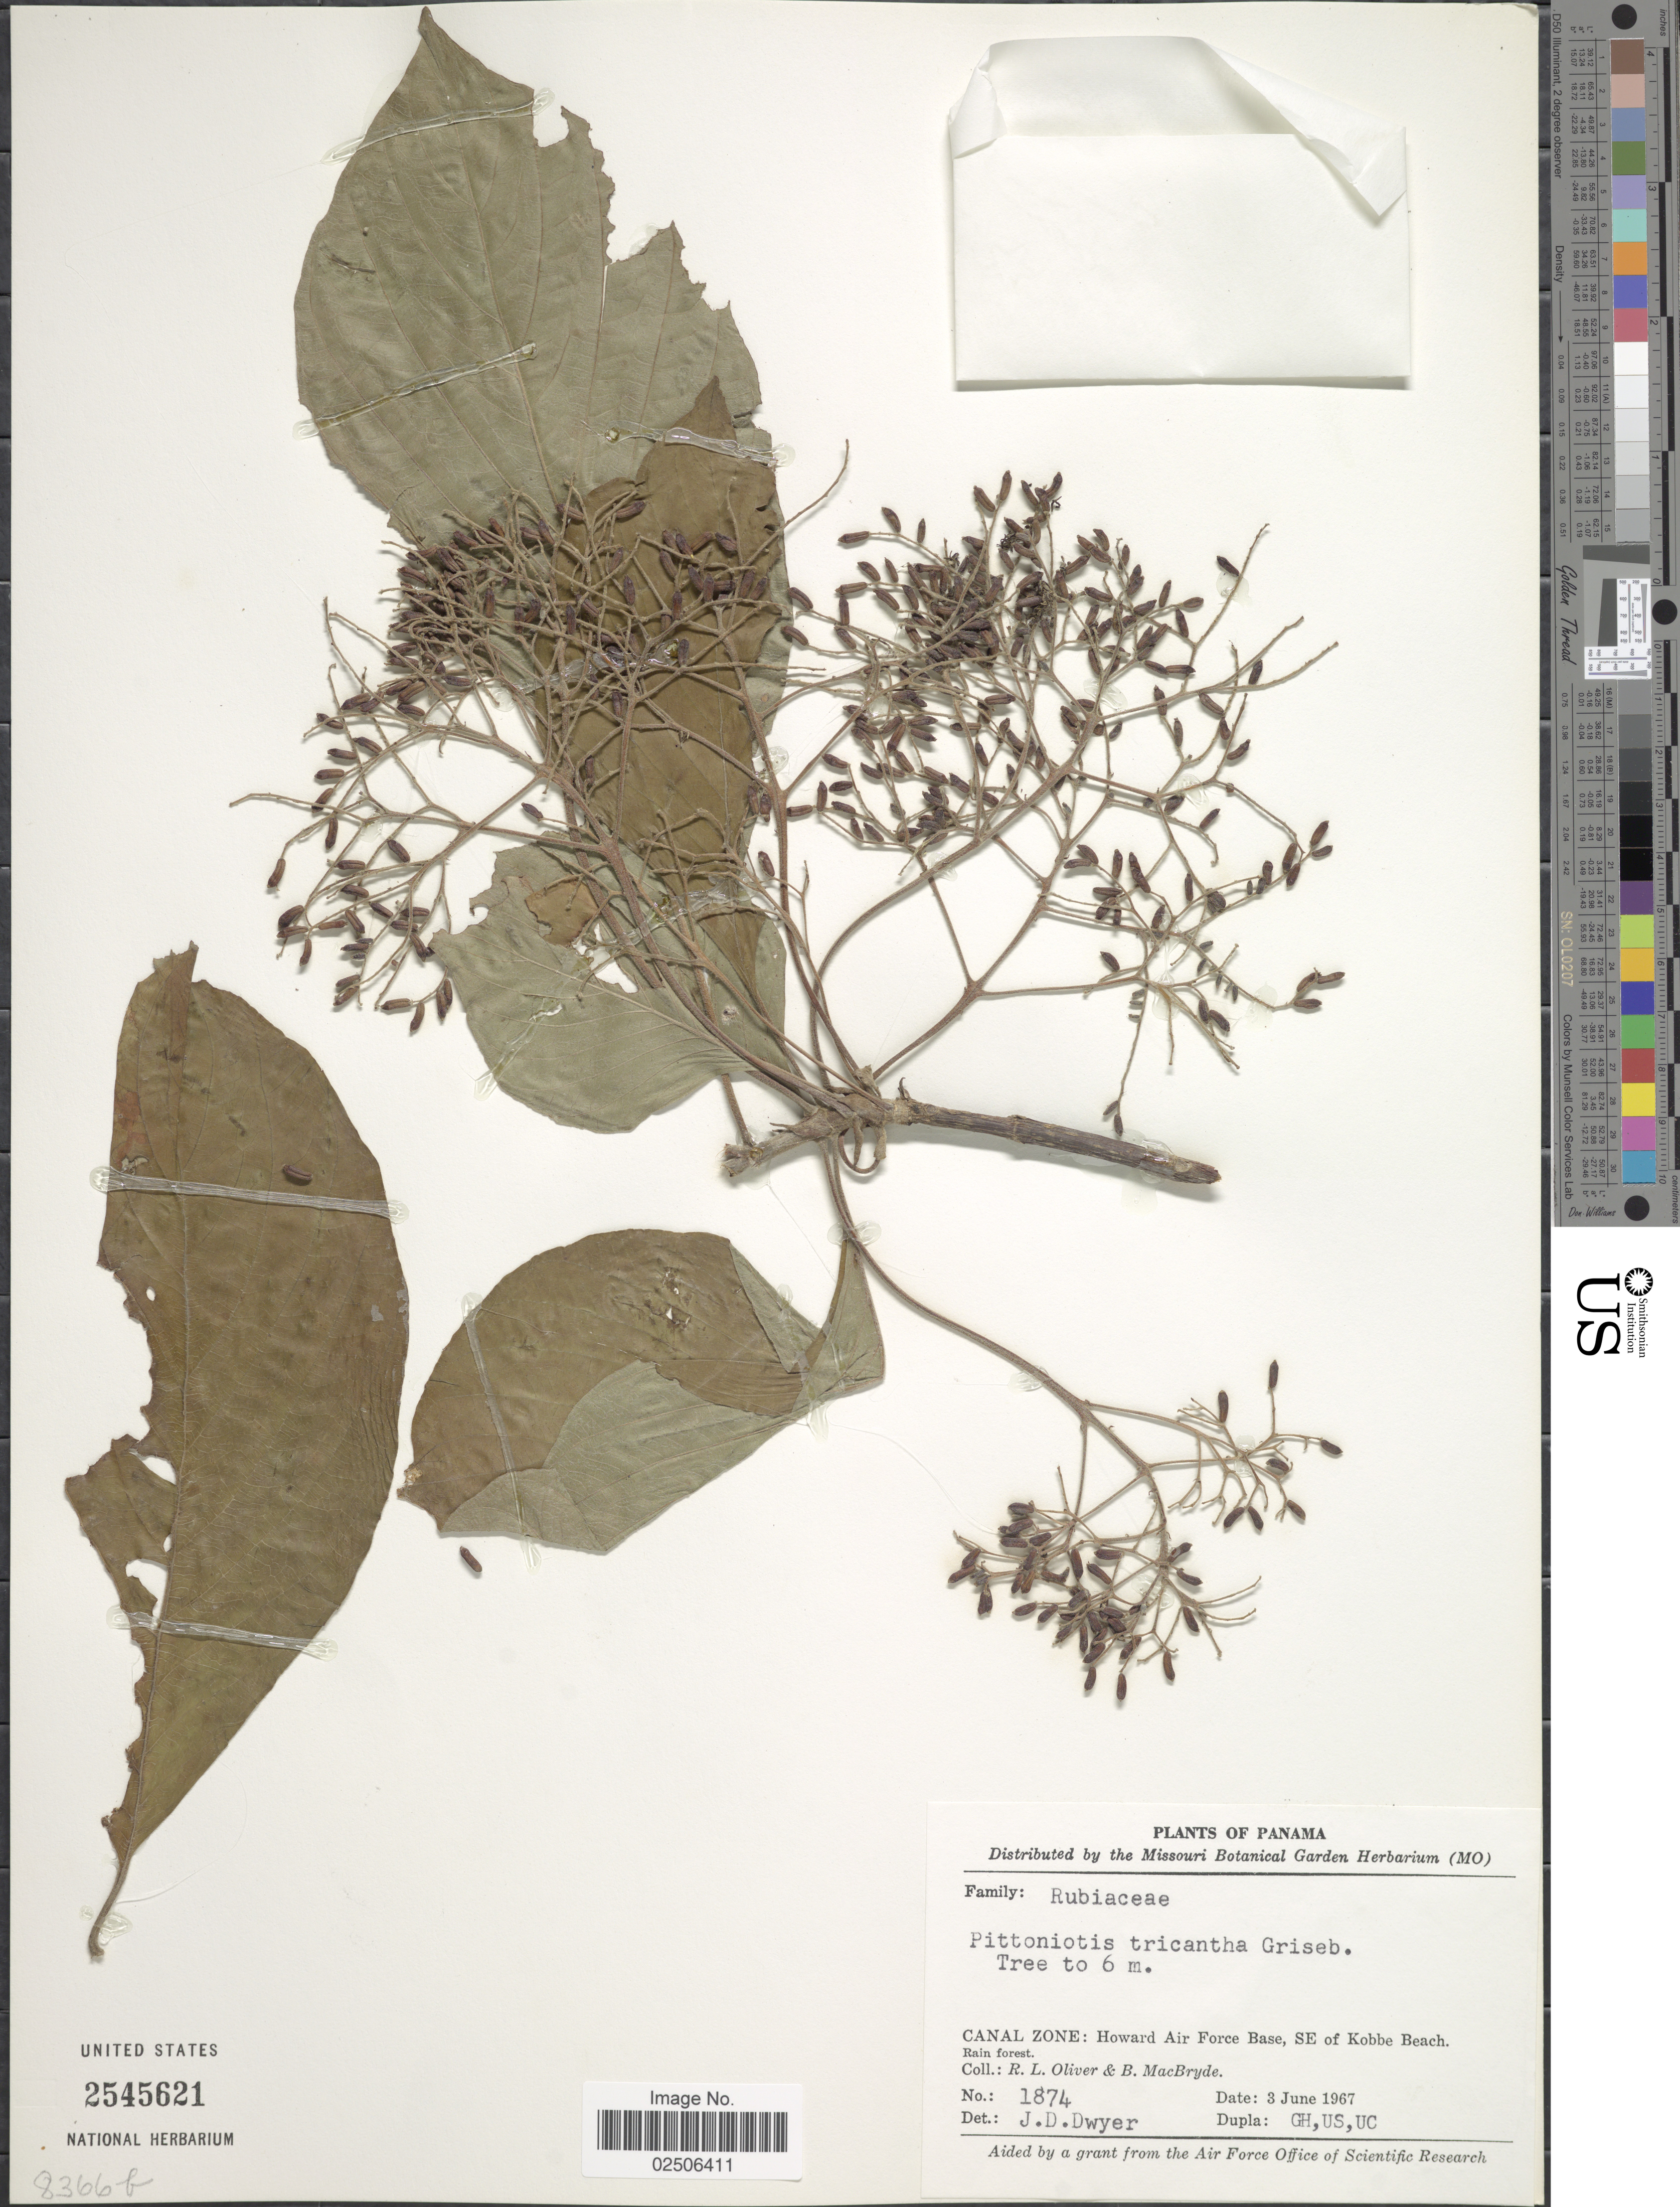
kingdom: Plantae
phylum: Tracheophyta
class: Magnoliopsida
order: Gentianales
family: Rubiaceae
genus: Pittoniotis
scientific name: Pittoniotis trichantha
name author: Griseb.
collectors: R. Oliver & B. MacBryde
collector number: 1874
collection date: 1967-06-03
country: Panama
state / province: Colón / Panamá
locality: Canal Zone: Howard Air Force Base, SE of Kobbe BEach, rain forest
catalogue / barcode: US 2545621